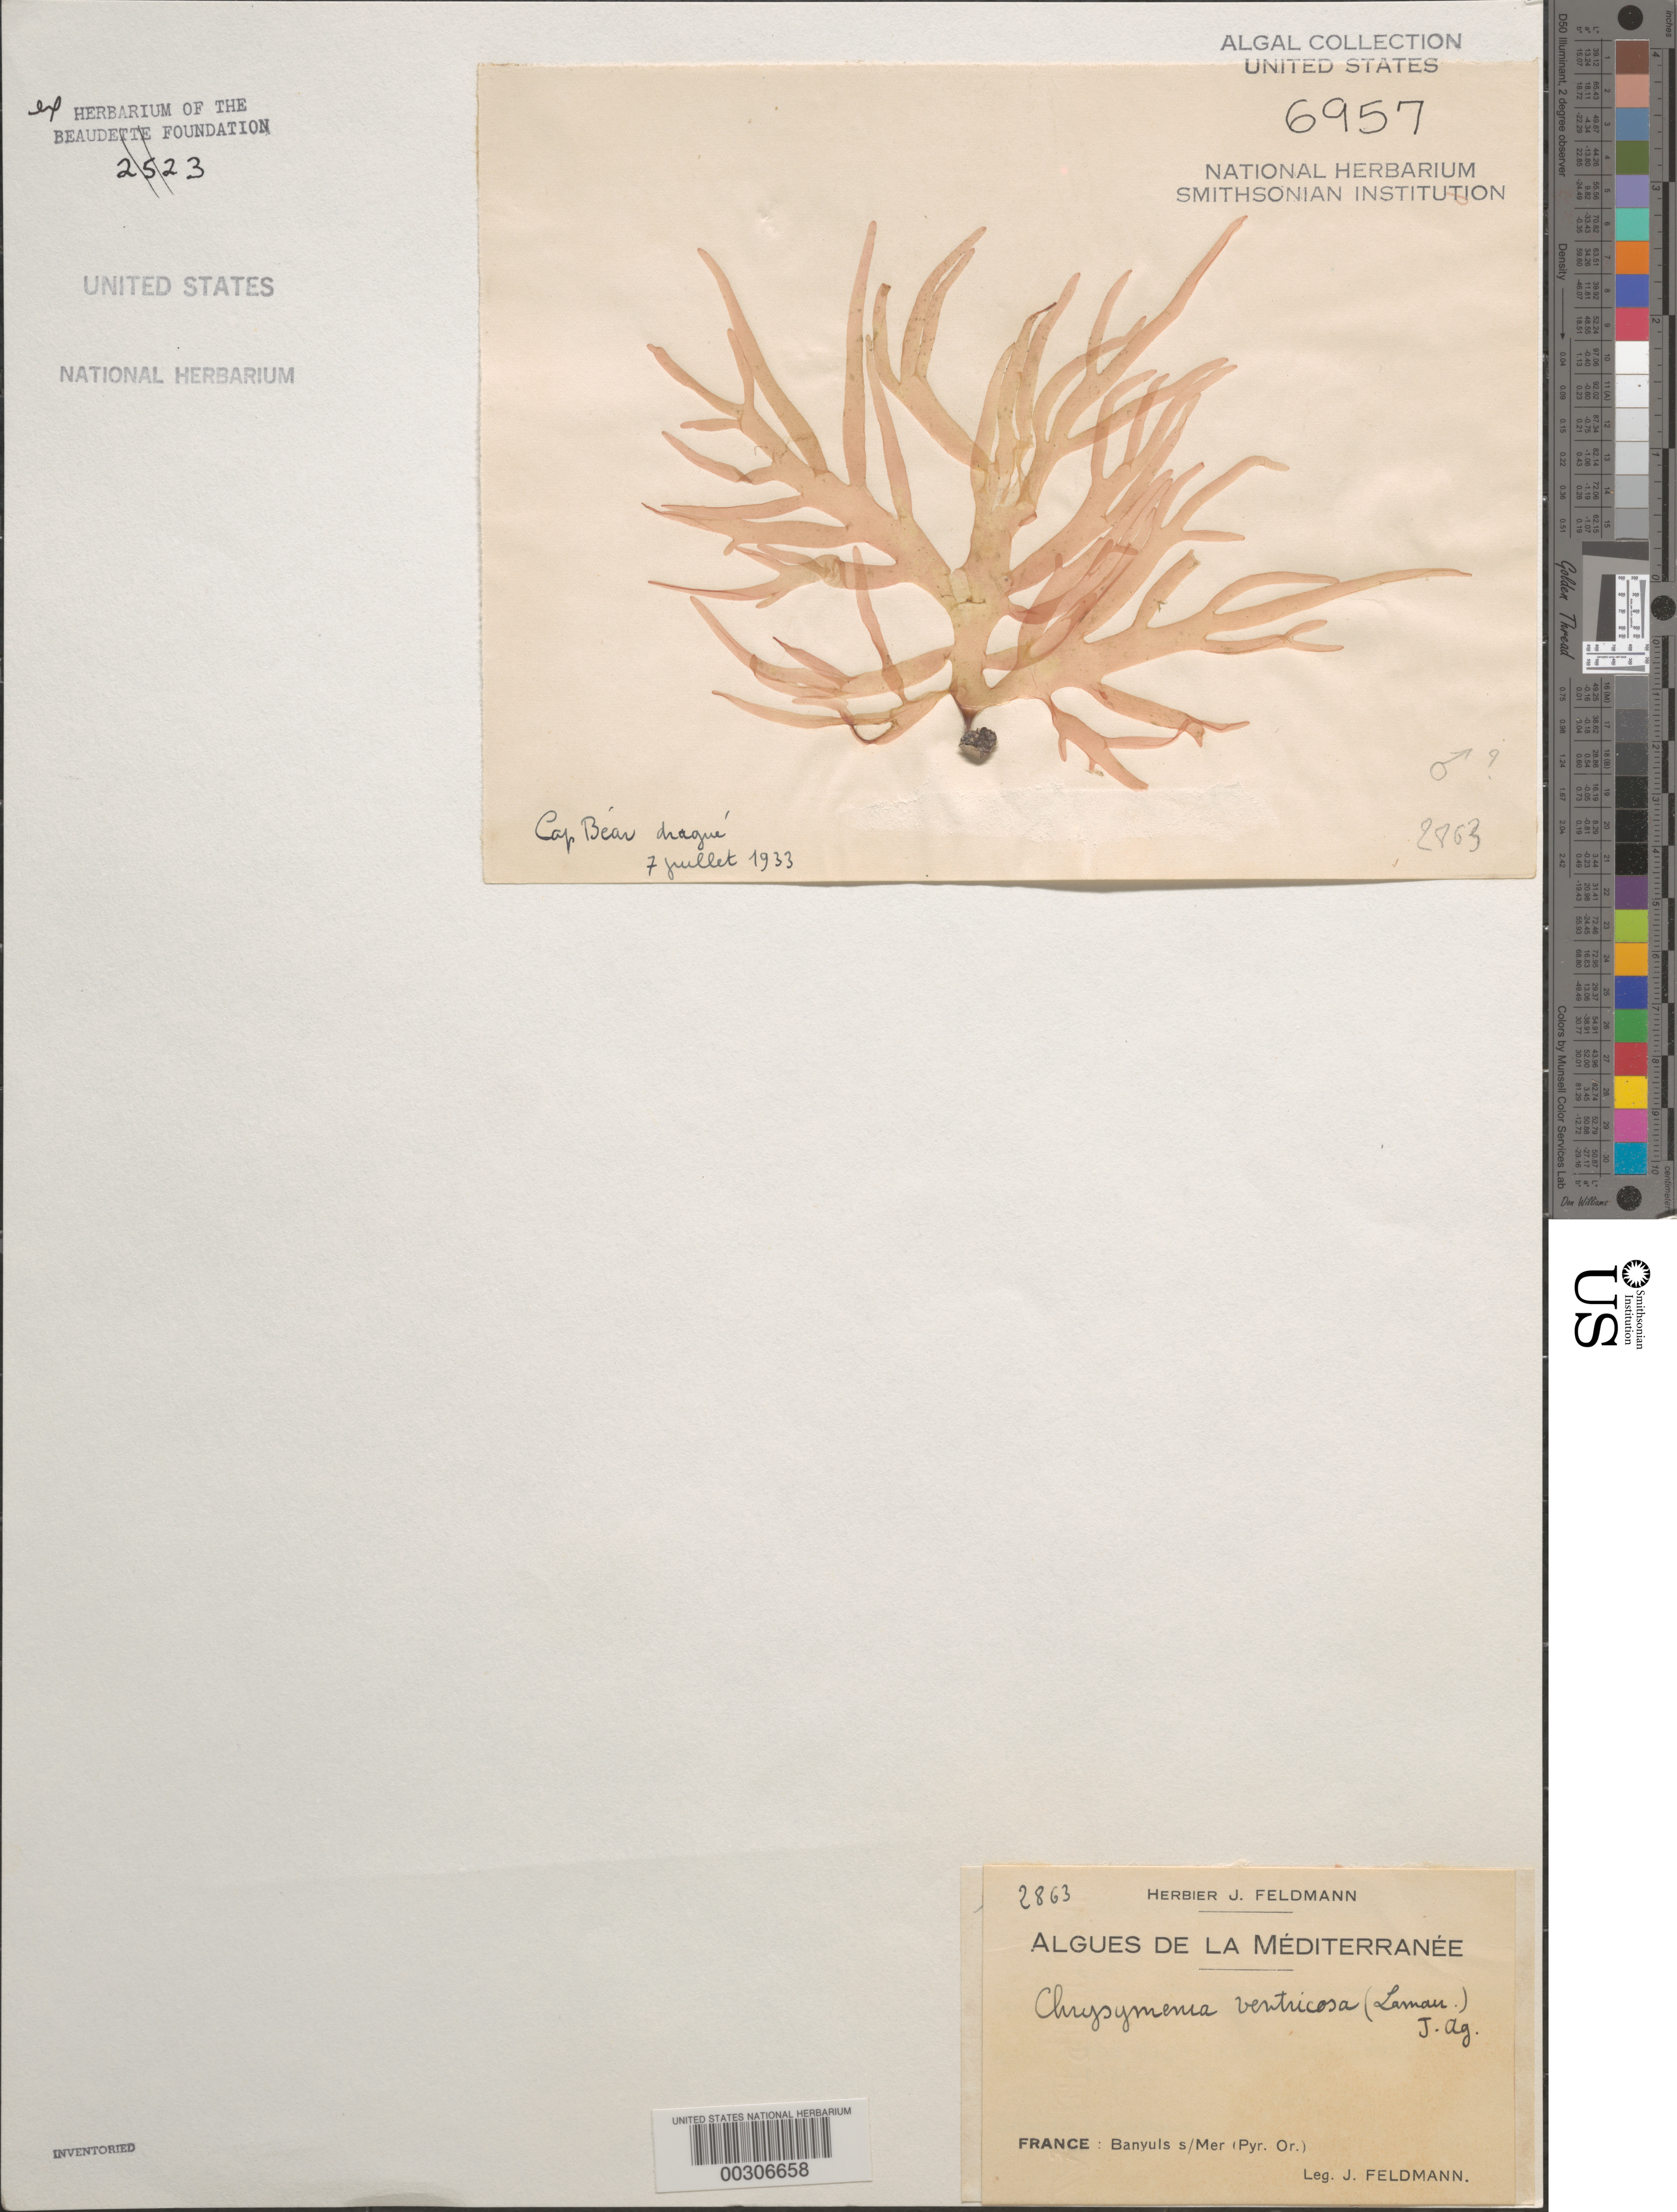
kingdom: Plantae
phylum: Rhodophyta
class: Florideophyceae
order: Rhodymeniales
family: Rhodymeniaceae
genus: Chrysymenia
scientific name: Chrysymenia ventricosa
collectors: J. Feldmann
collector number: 2863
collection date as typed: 07 Jul 1933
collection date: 1933-07-07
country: France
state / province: Occitanie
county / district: Pyrénées-Orientales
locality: Cap Bear, Banyuls-sur-Mer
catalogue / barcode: US 6957